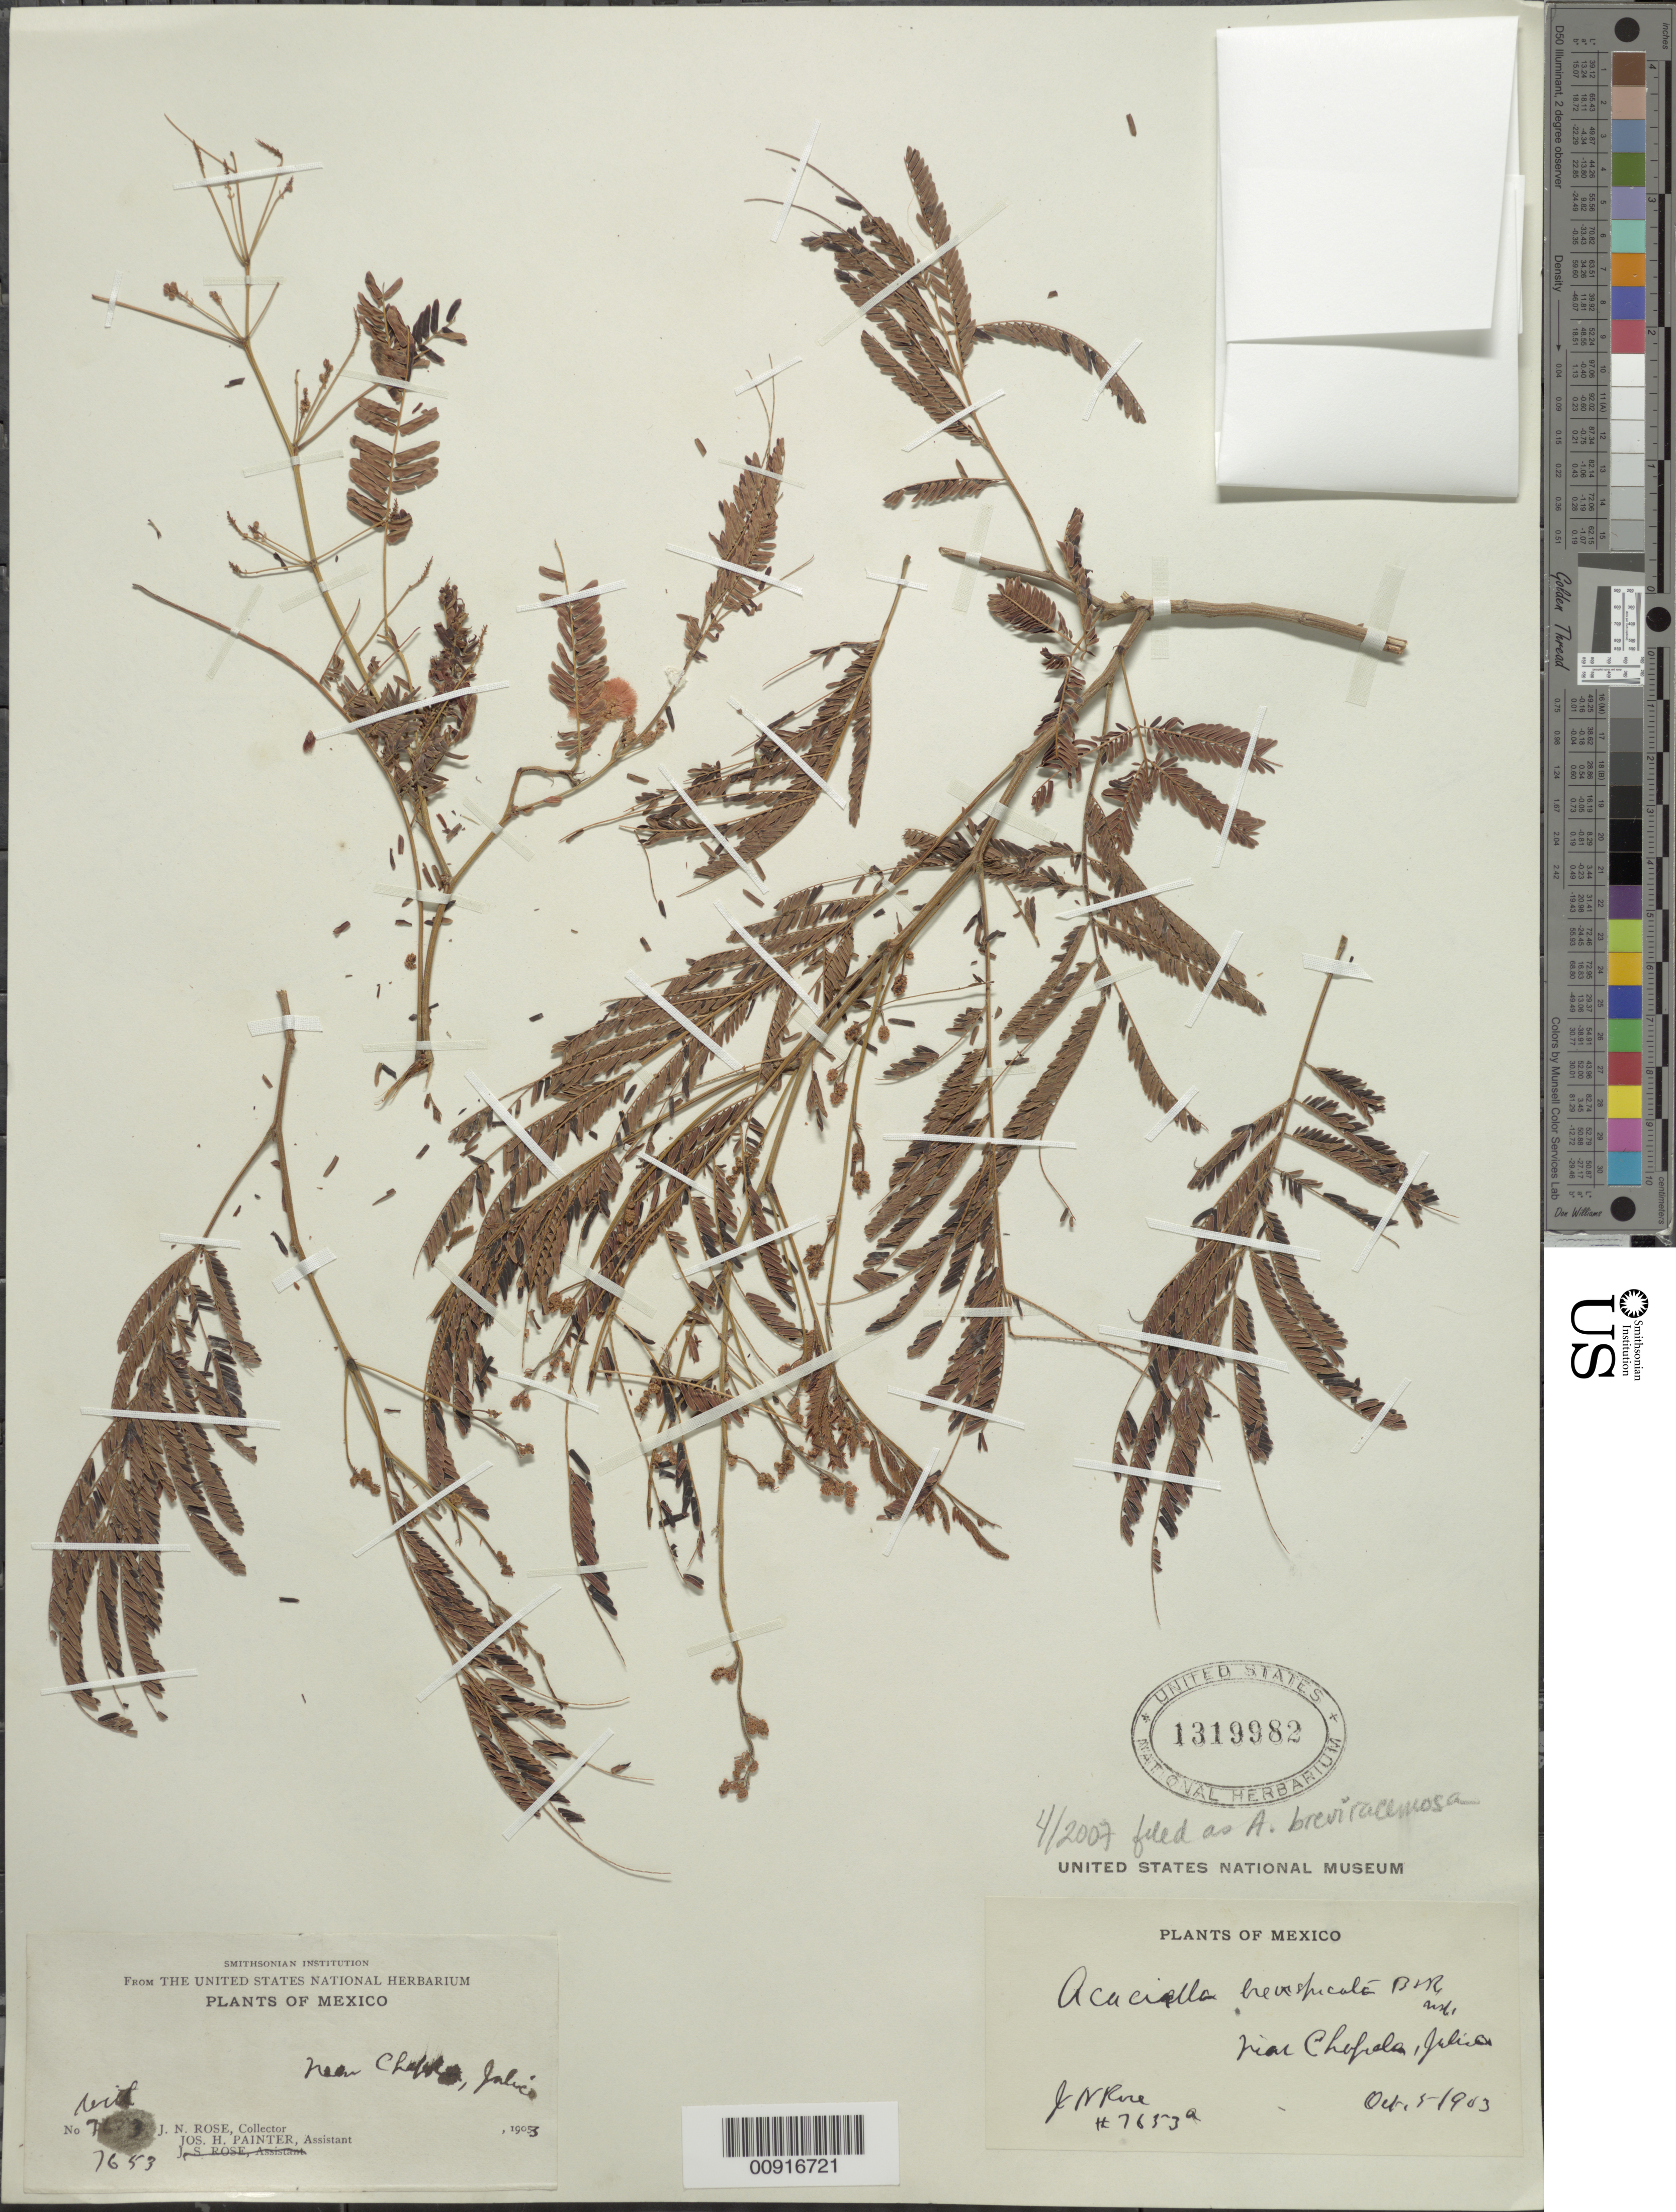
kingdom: Plantae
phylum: Tracheophyta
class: Magnoliopsida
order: Fabales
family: Fabaceae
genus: Acaciella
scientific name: Acaciella angustissima var. angustissima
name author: (Mill.) Britton & Rose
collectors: J. N. Rose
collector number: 7653 a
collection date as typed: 05 Oct 1903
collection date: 1903-10-05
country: Mexico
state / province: Jalisco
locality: Near Chapala, Jalisco.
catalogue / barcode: US 1319982